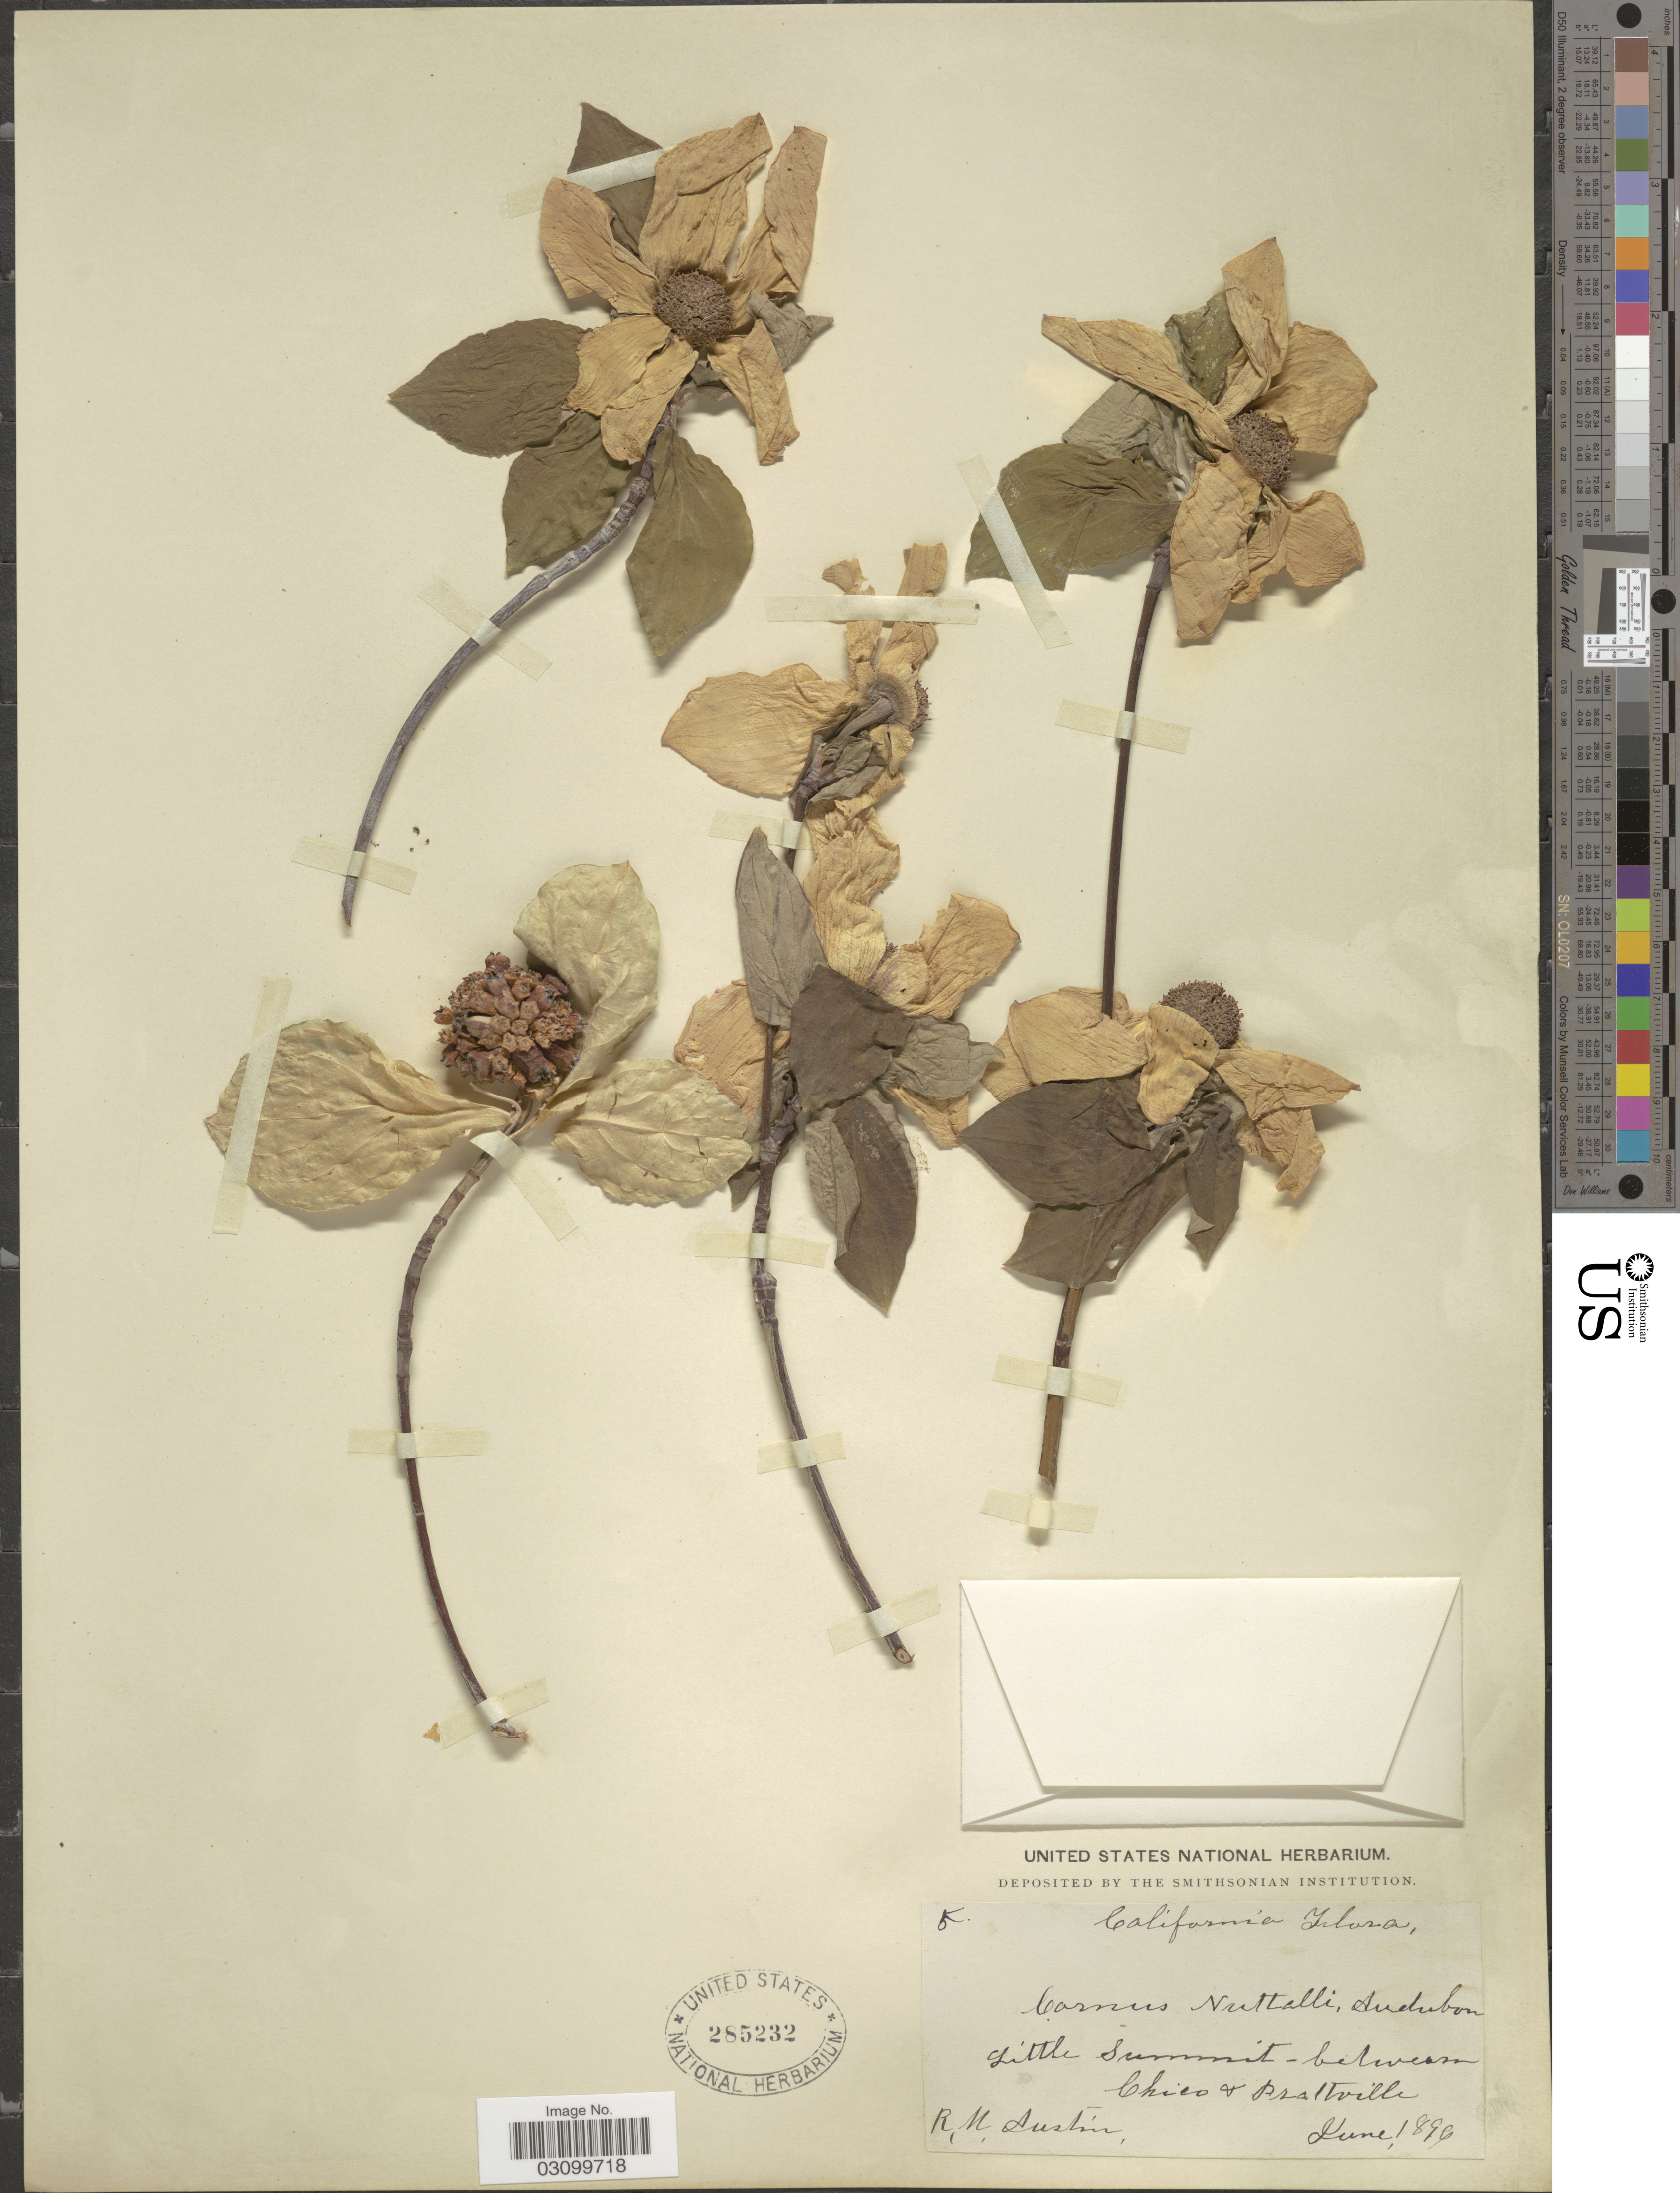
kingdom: Plantae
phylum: Tracheophyta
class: Magnoliopsida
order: Cornales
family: Cornaceae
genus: Cornus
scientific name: Cornus nuttallii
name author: Audubon ex Torr. & A. Gray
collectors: R. Austin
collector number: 5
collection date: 1896-06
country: United States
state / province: California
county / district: Butte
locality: Little Summit - between Chico + Prattville.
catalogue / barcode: US 285232